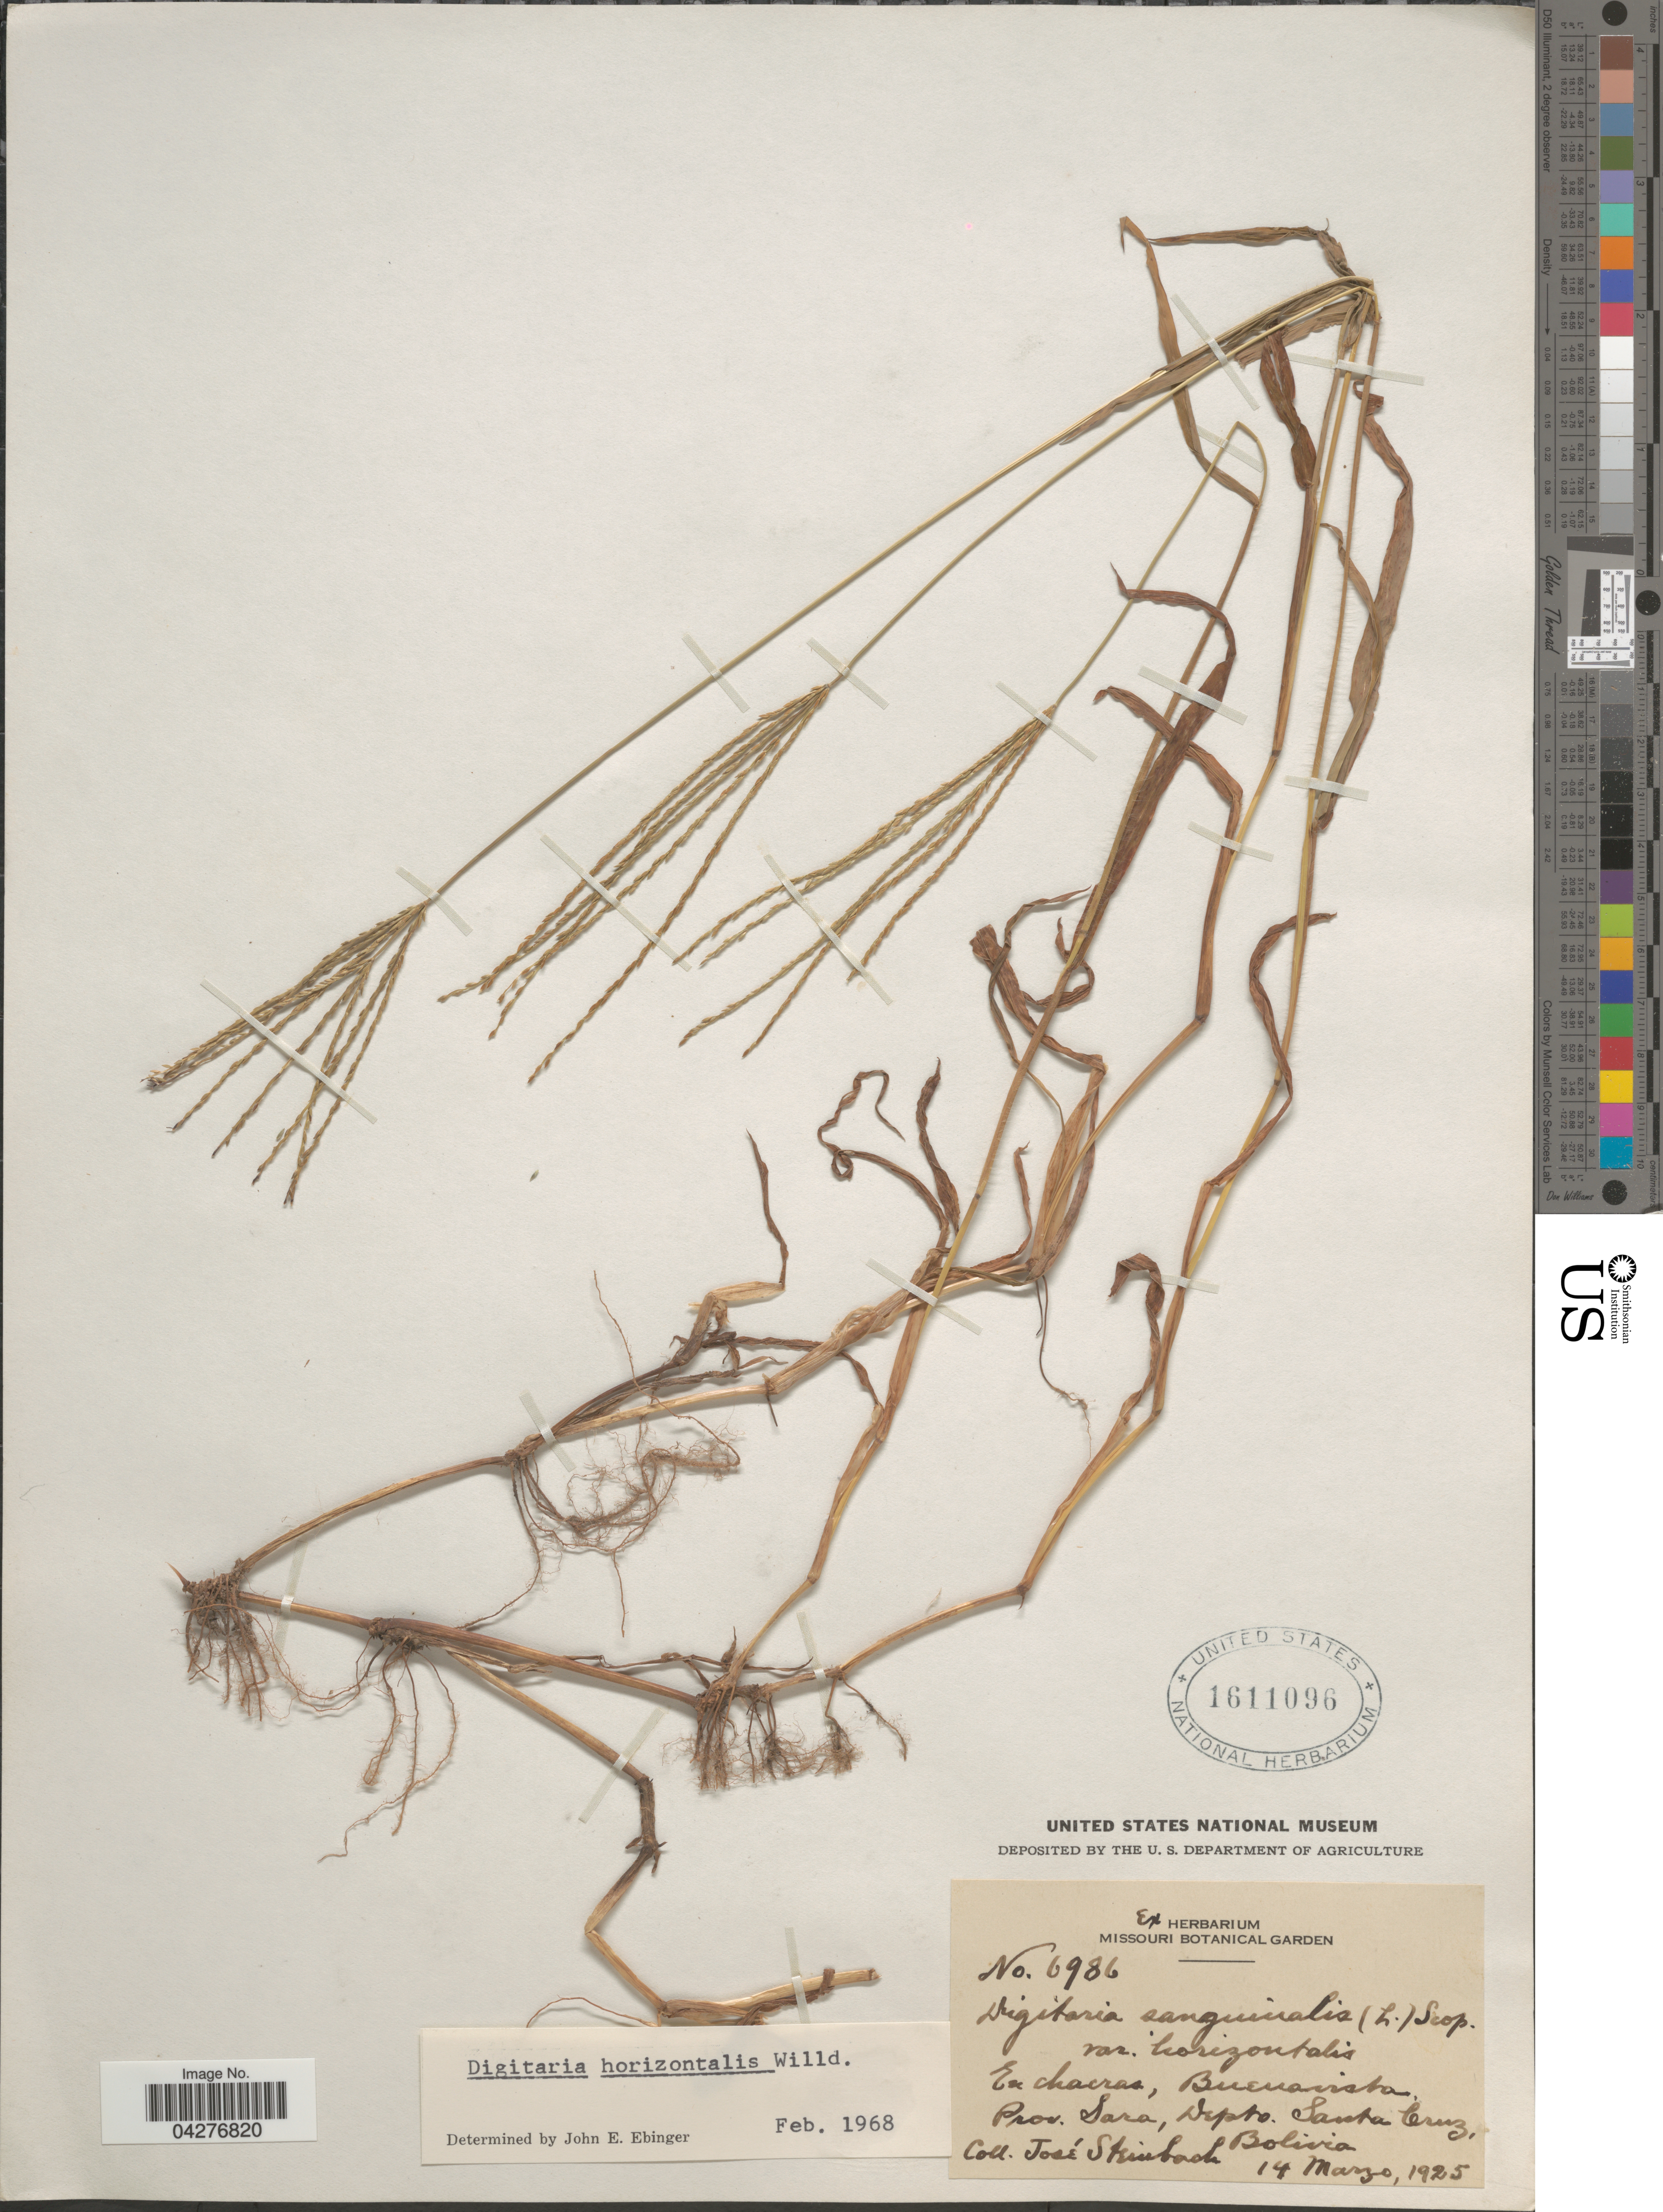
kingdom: Plantae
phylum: Tracheophyta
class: Liliopsida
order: Poales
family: Poaceae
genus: Digitaria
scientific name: Digitaria horizontalis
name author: Willd.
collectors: J. Steinbach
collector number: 6986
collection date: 1925-03-14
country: Bolivia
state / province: Santa Cruz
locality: En chacras, Buenavista. Prov. Sara, Depto. Santa Cruz.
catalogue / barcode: US 1611096